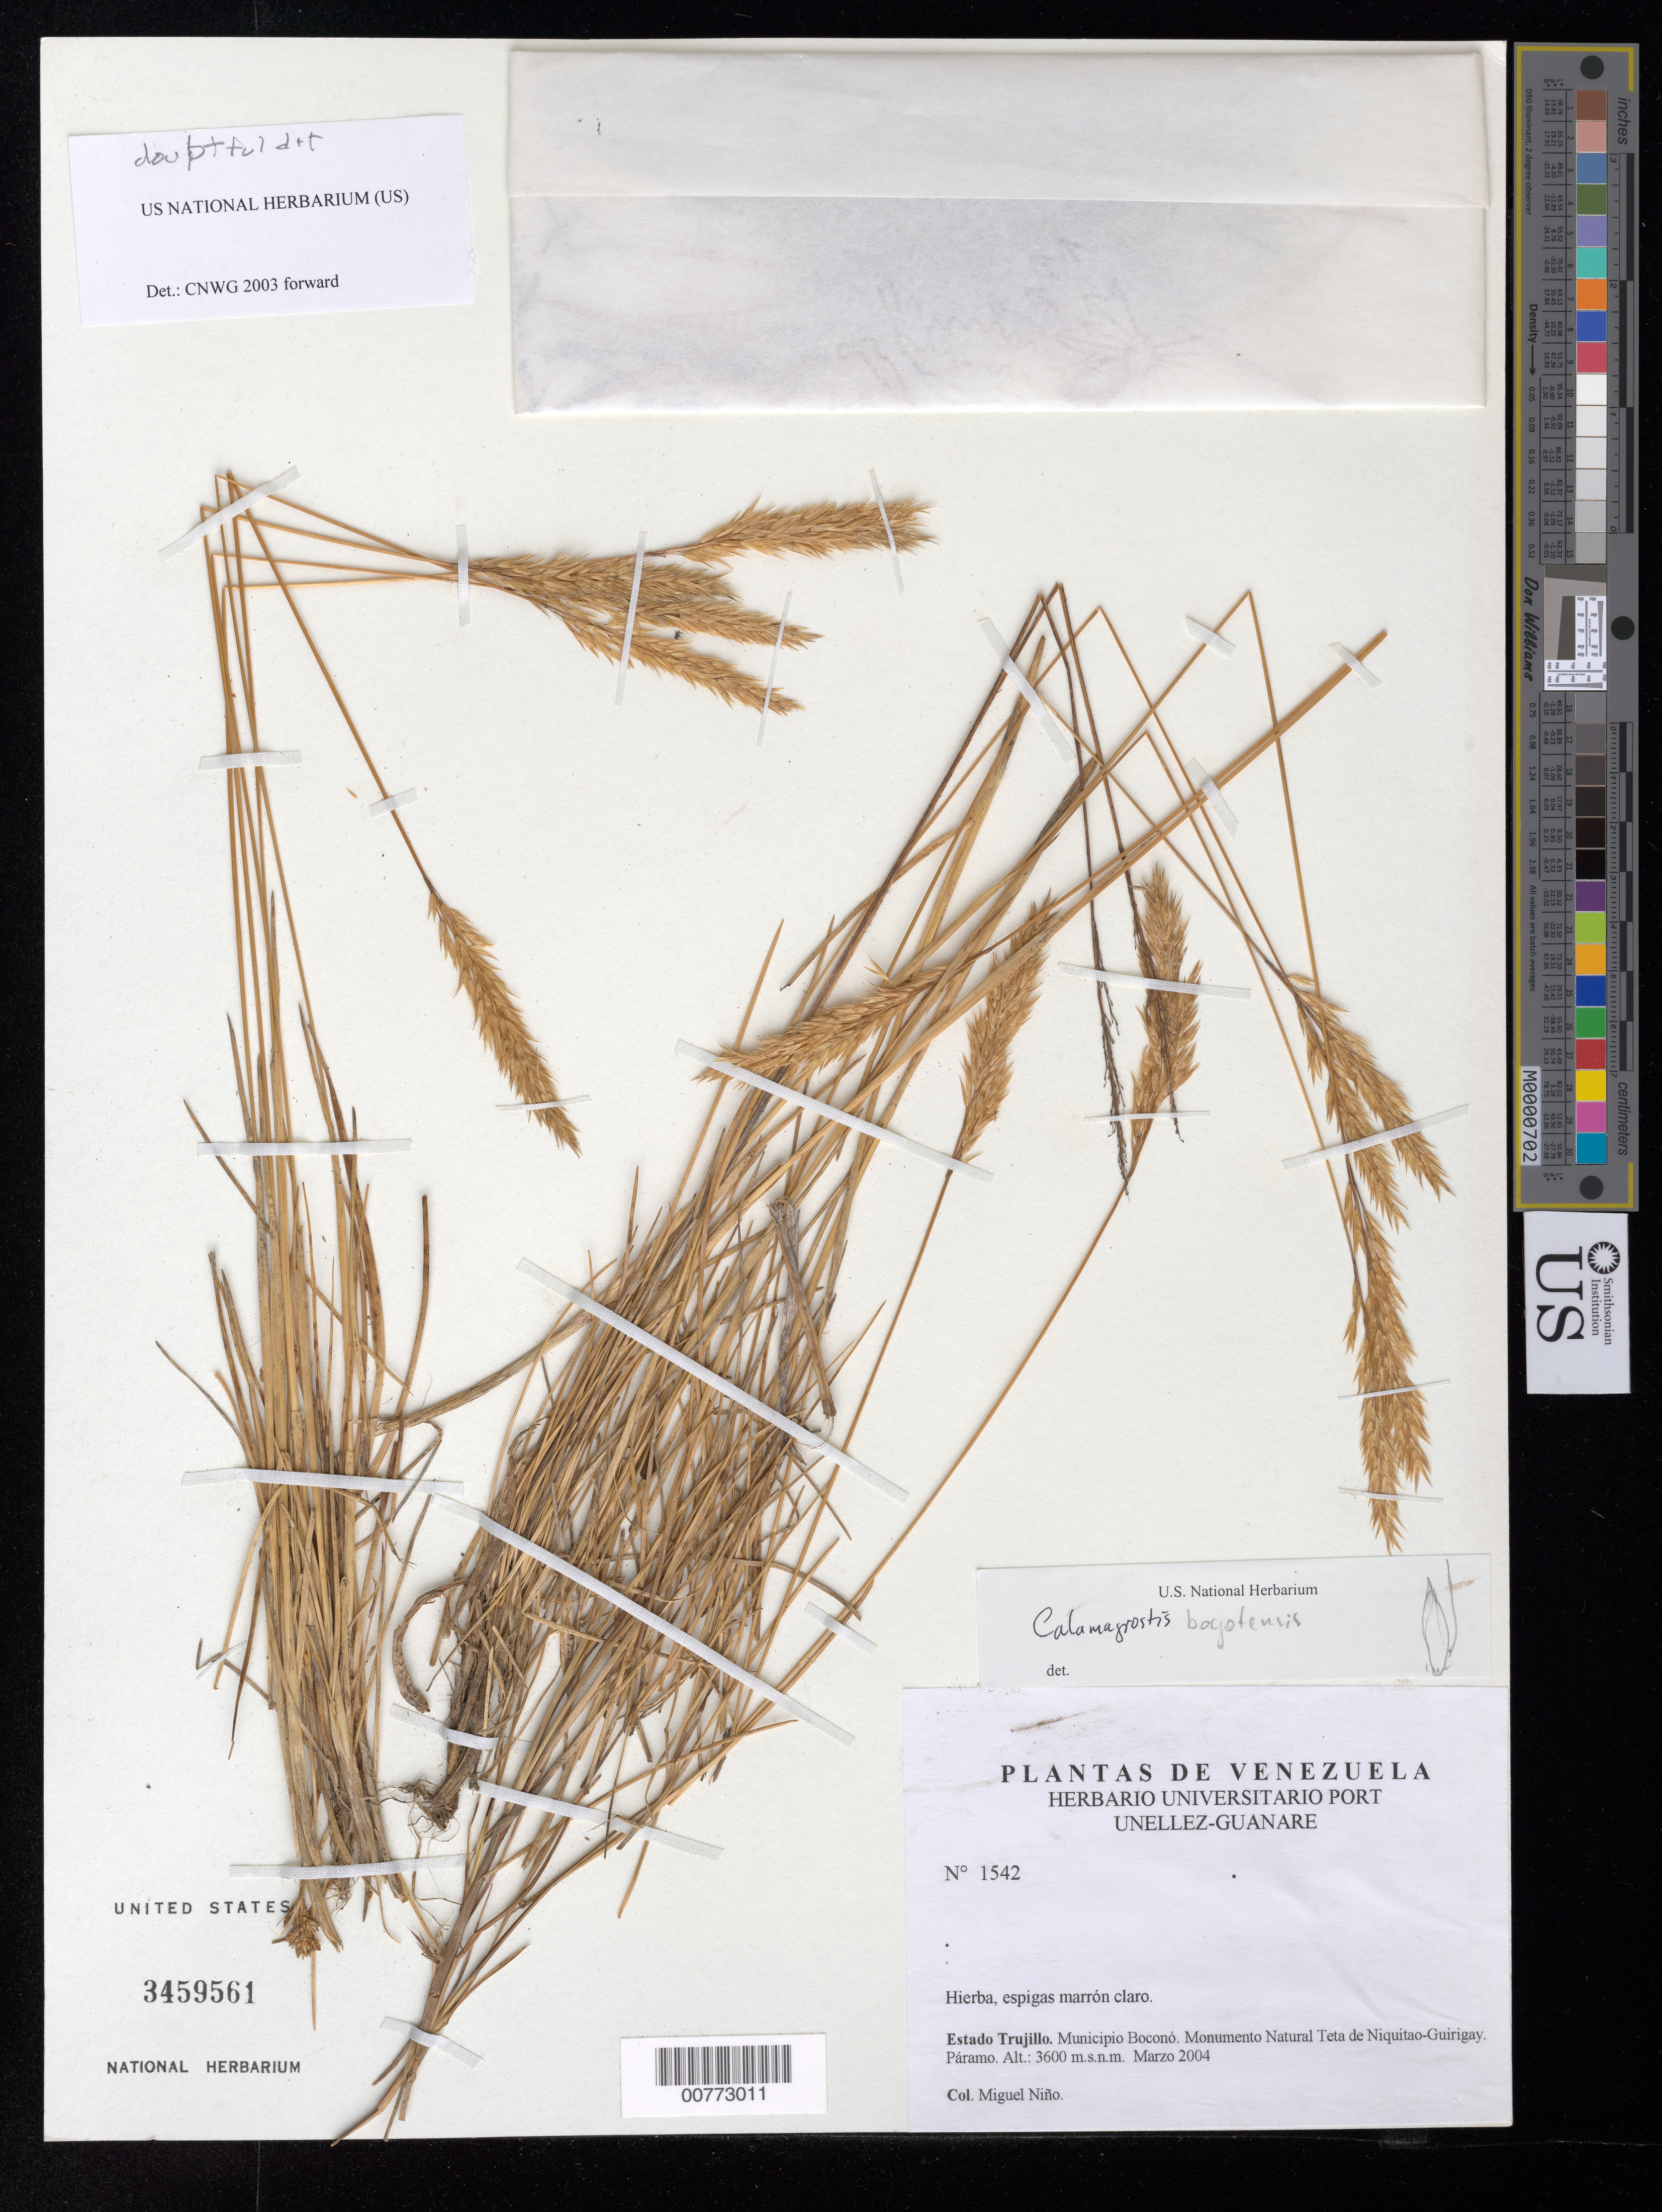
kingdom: Plantae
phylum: Tracheophyta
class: Liliopsida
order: Poales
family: Poaceae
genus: Calamagrostis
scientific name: Calamagrostis bogotensis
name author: (Pilg.) Pilg.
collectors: S. M. Niño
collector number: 1542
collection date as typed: Mar 2004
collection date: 2004-03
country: Venezuela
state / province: Trujillo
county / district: Boconó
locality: Monumento Natural Teta de Niquitao-Guirigay.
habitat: Páramo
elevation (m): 3600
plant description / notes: PORT, US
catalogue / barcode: US 3459561